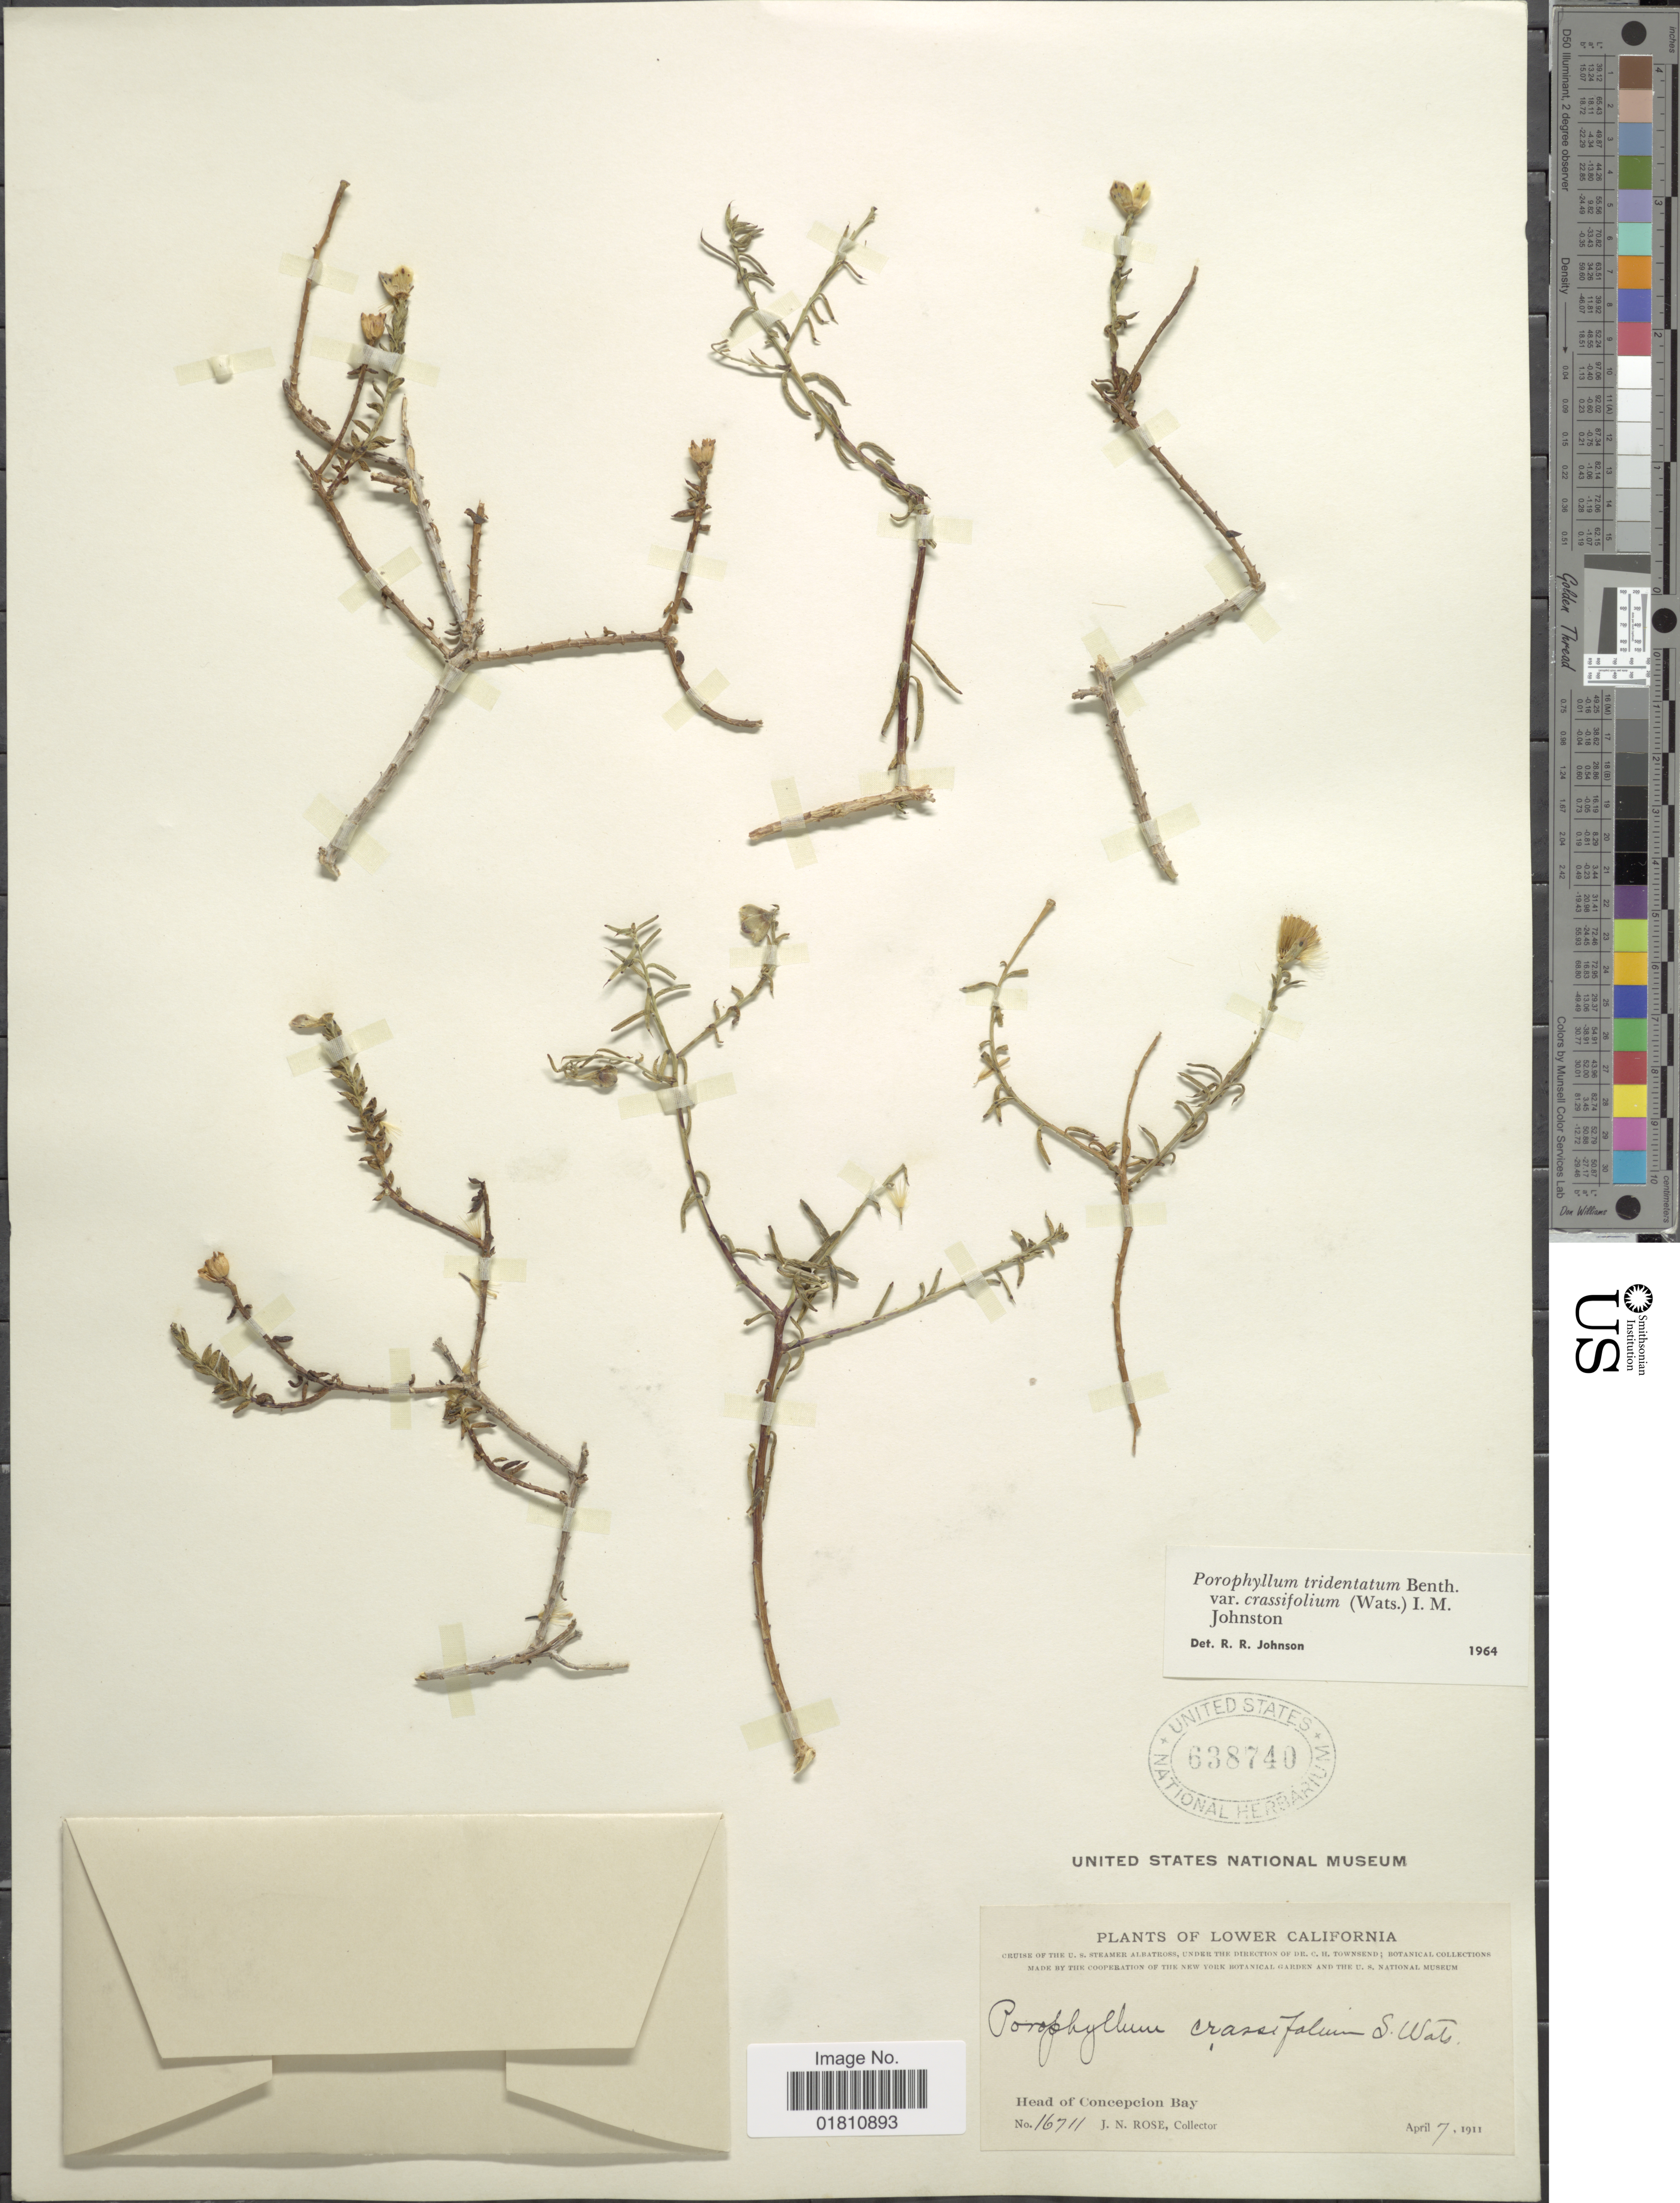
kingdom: Plantae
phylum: Tracheophyta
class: Magnoliopsida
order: Asterales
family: Asteraceae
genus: Bajacalia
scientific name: Bajacalia crassifolia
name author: (S. Watson) Loockerman et al.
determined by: Anzuinelli, M.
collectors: J. N. Rose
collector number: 16711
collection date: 1911-04-07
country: Mexico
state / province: Baja California Sur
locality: Lower California, Head of Concepcion Bay.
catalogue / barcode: US 638740